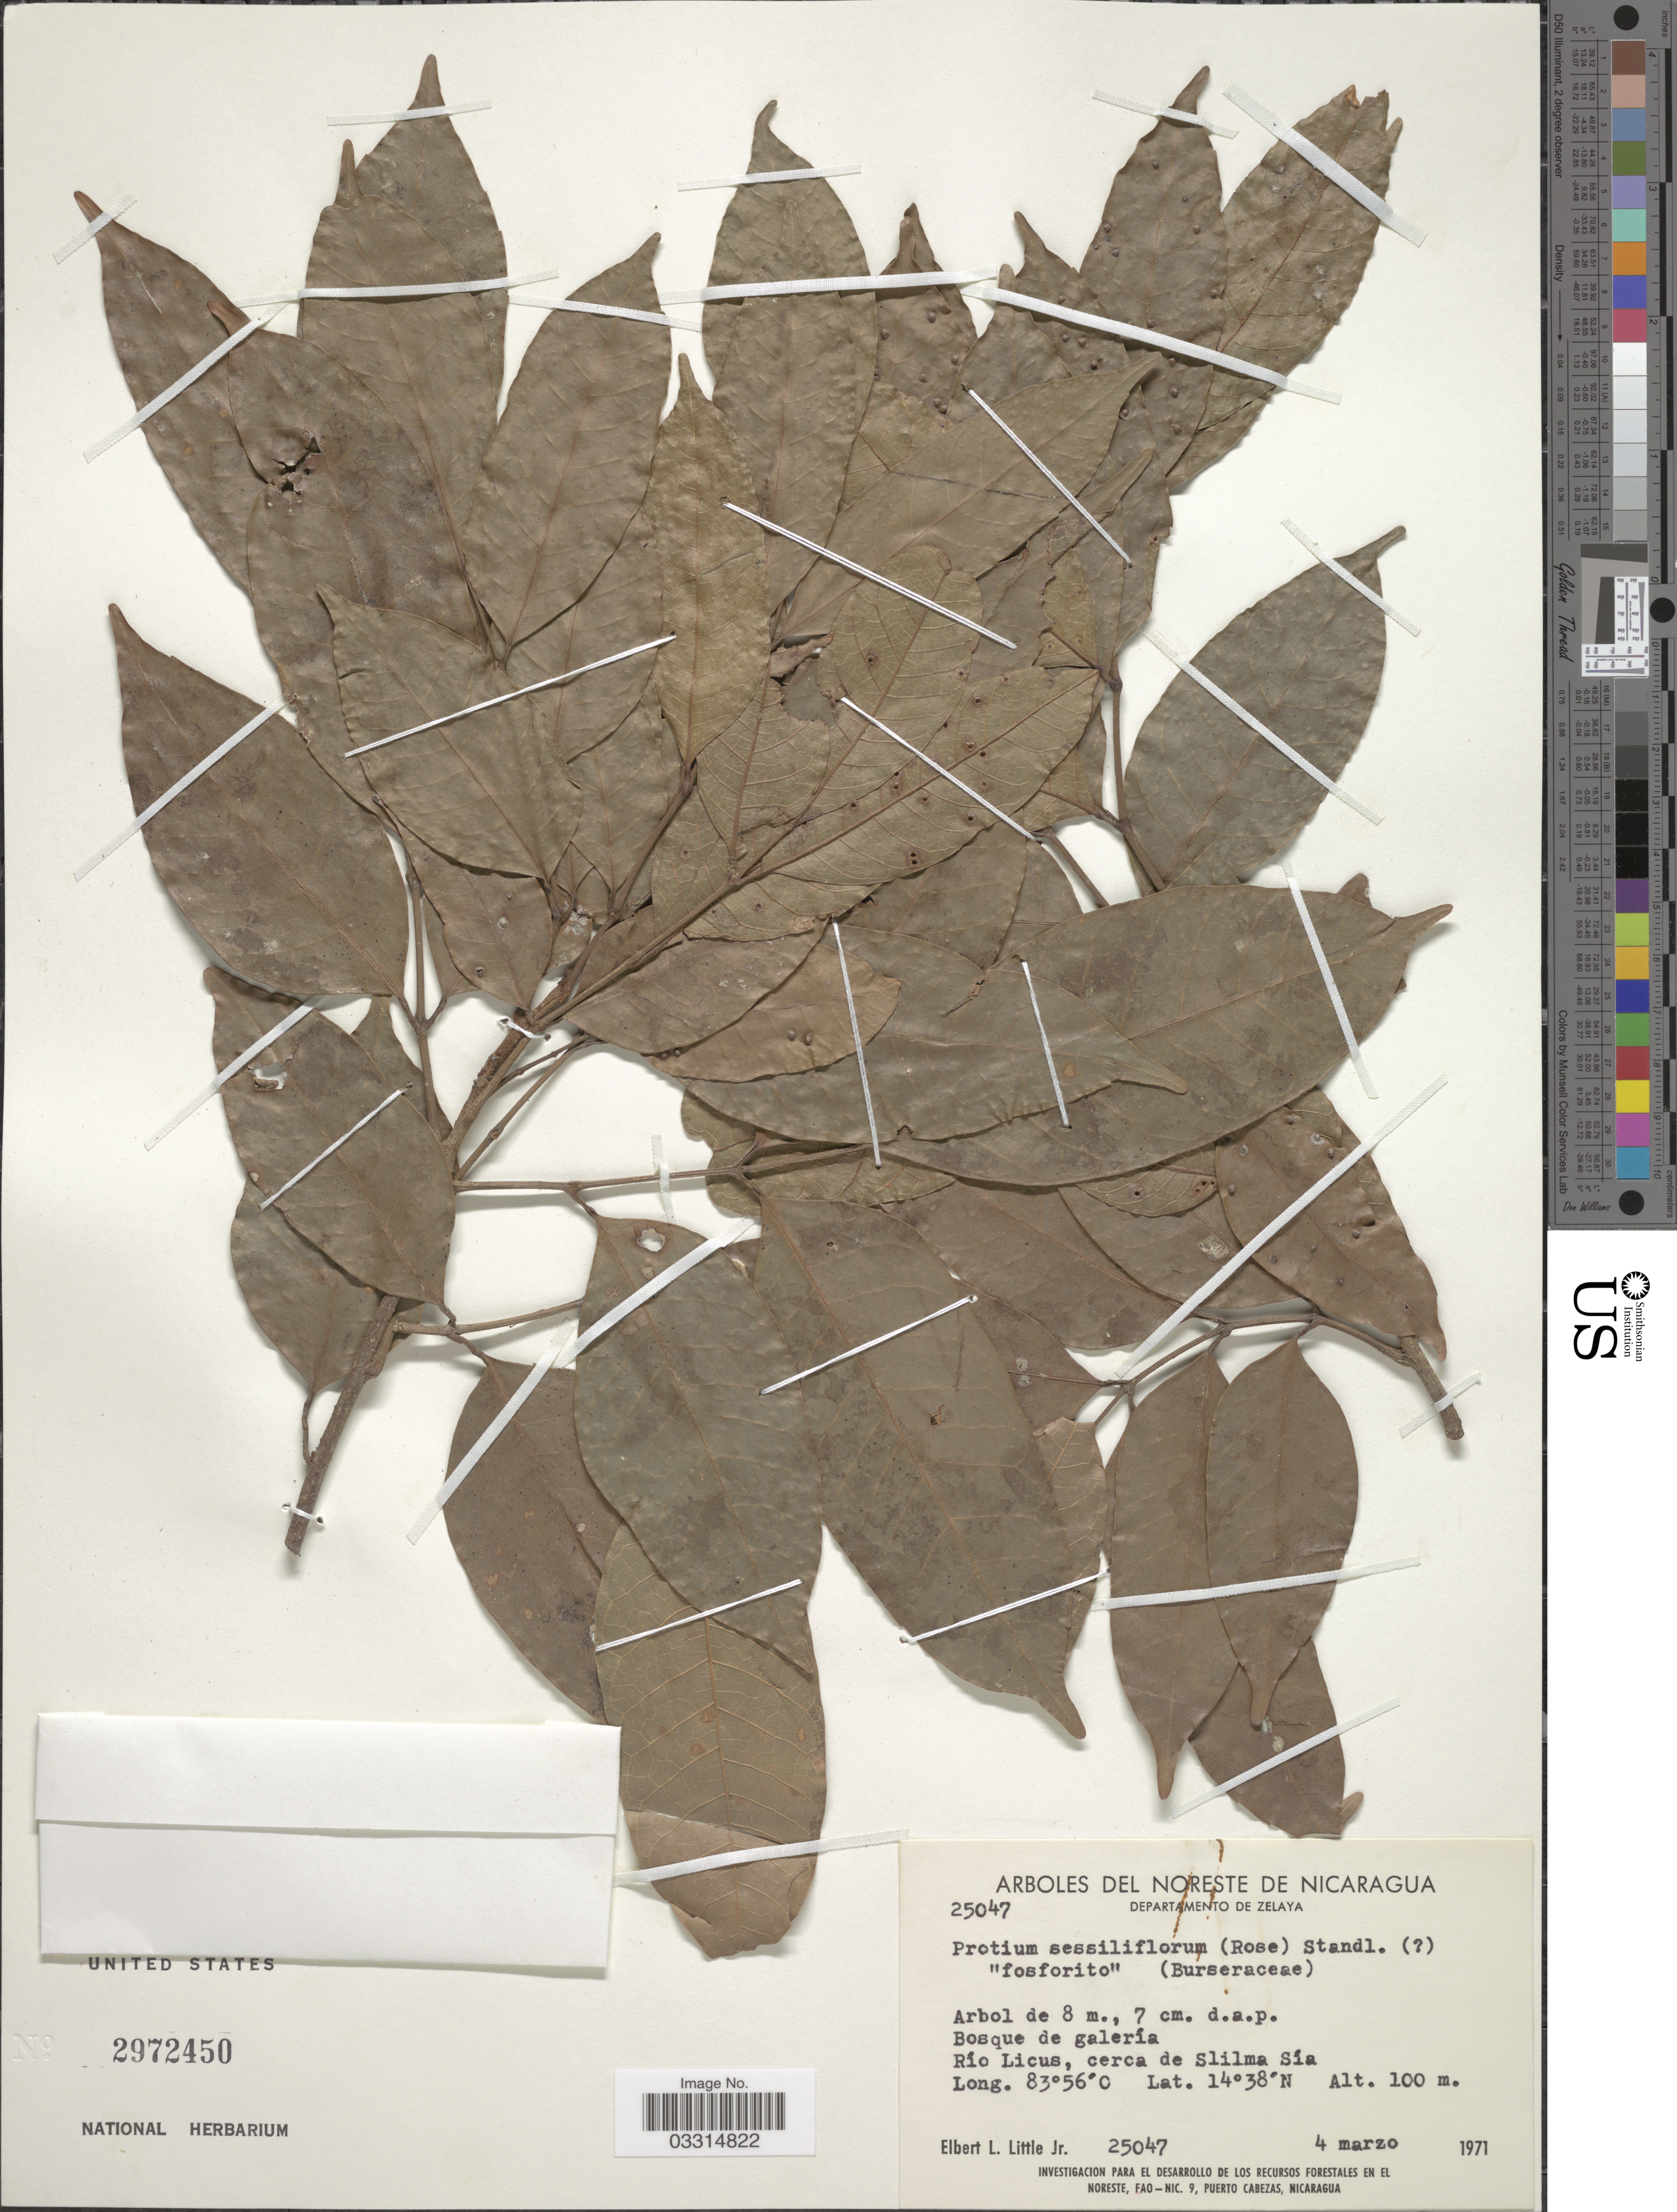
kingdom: Plantae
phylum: Tracheophyta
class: Magnoliopsida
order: Sapindales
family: Burseraceae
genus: Protium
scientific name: Protium confusum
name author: (Rose) Pittier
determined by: Pool, A., (MO), Missouri Botanical Garden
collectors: E. L. Little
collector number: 25047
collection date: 1971-03-04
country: Nicaragua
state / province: Atlántico Norte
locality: Noreste de Nicaragua, Departamento de Zelaya, Río Licus, cerca de Slilma Sía.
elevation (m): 100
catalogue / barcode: US 2972450